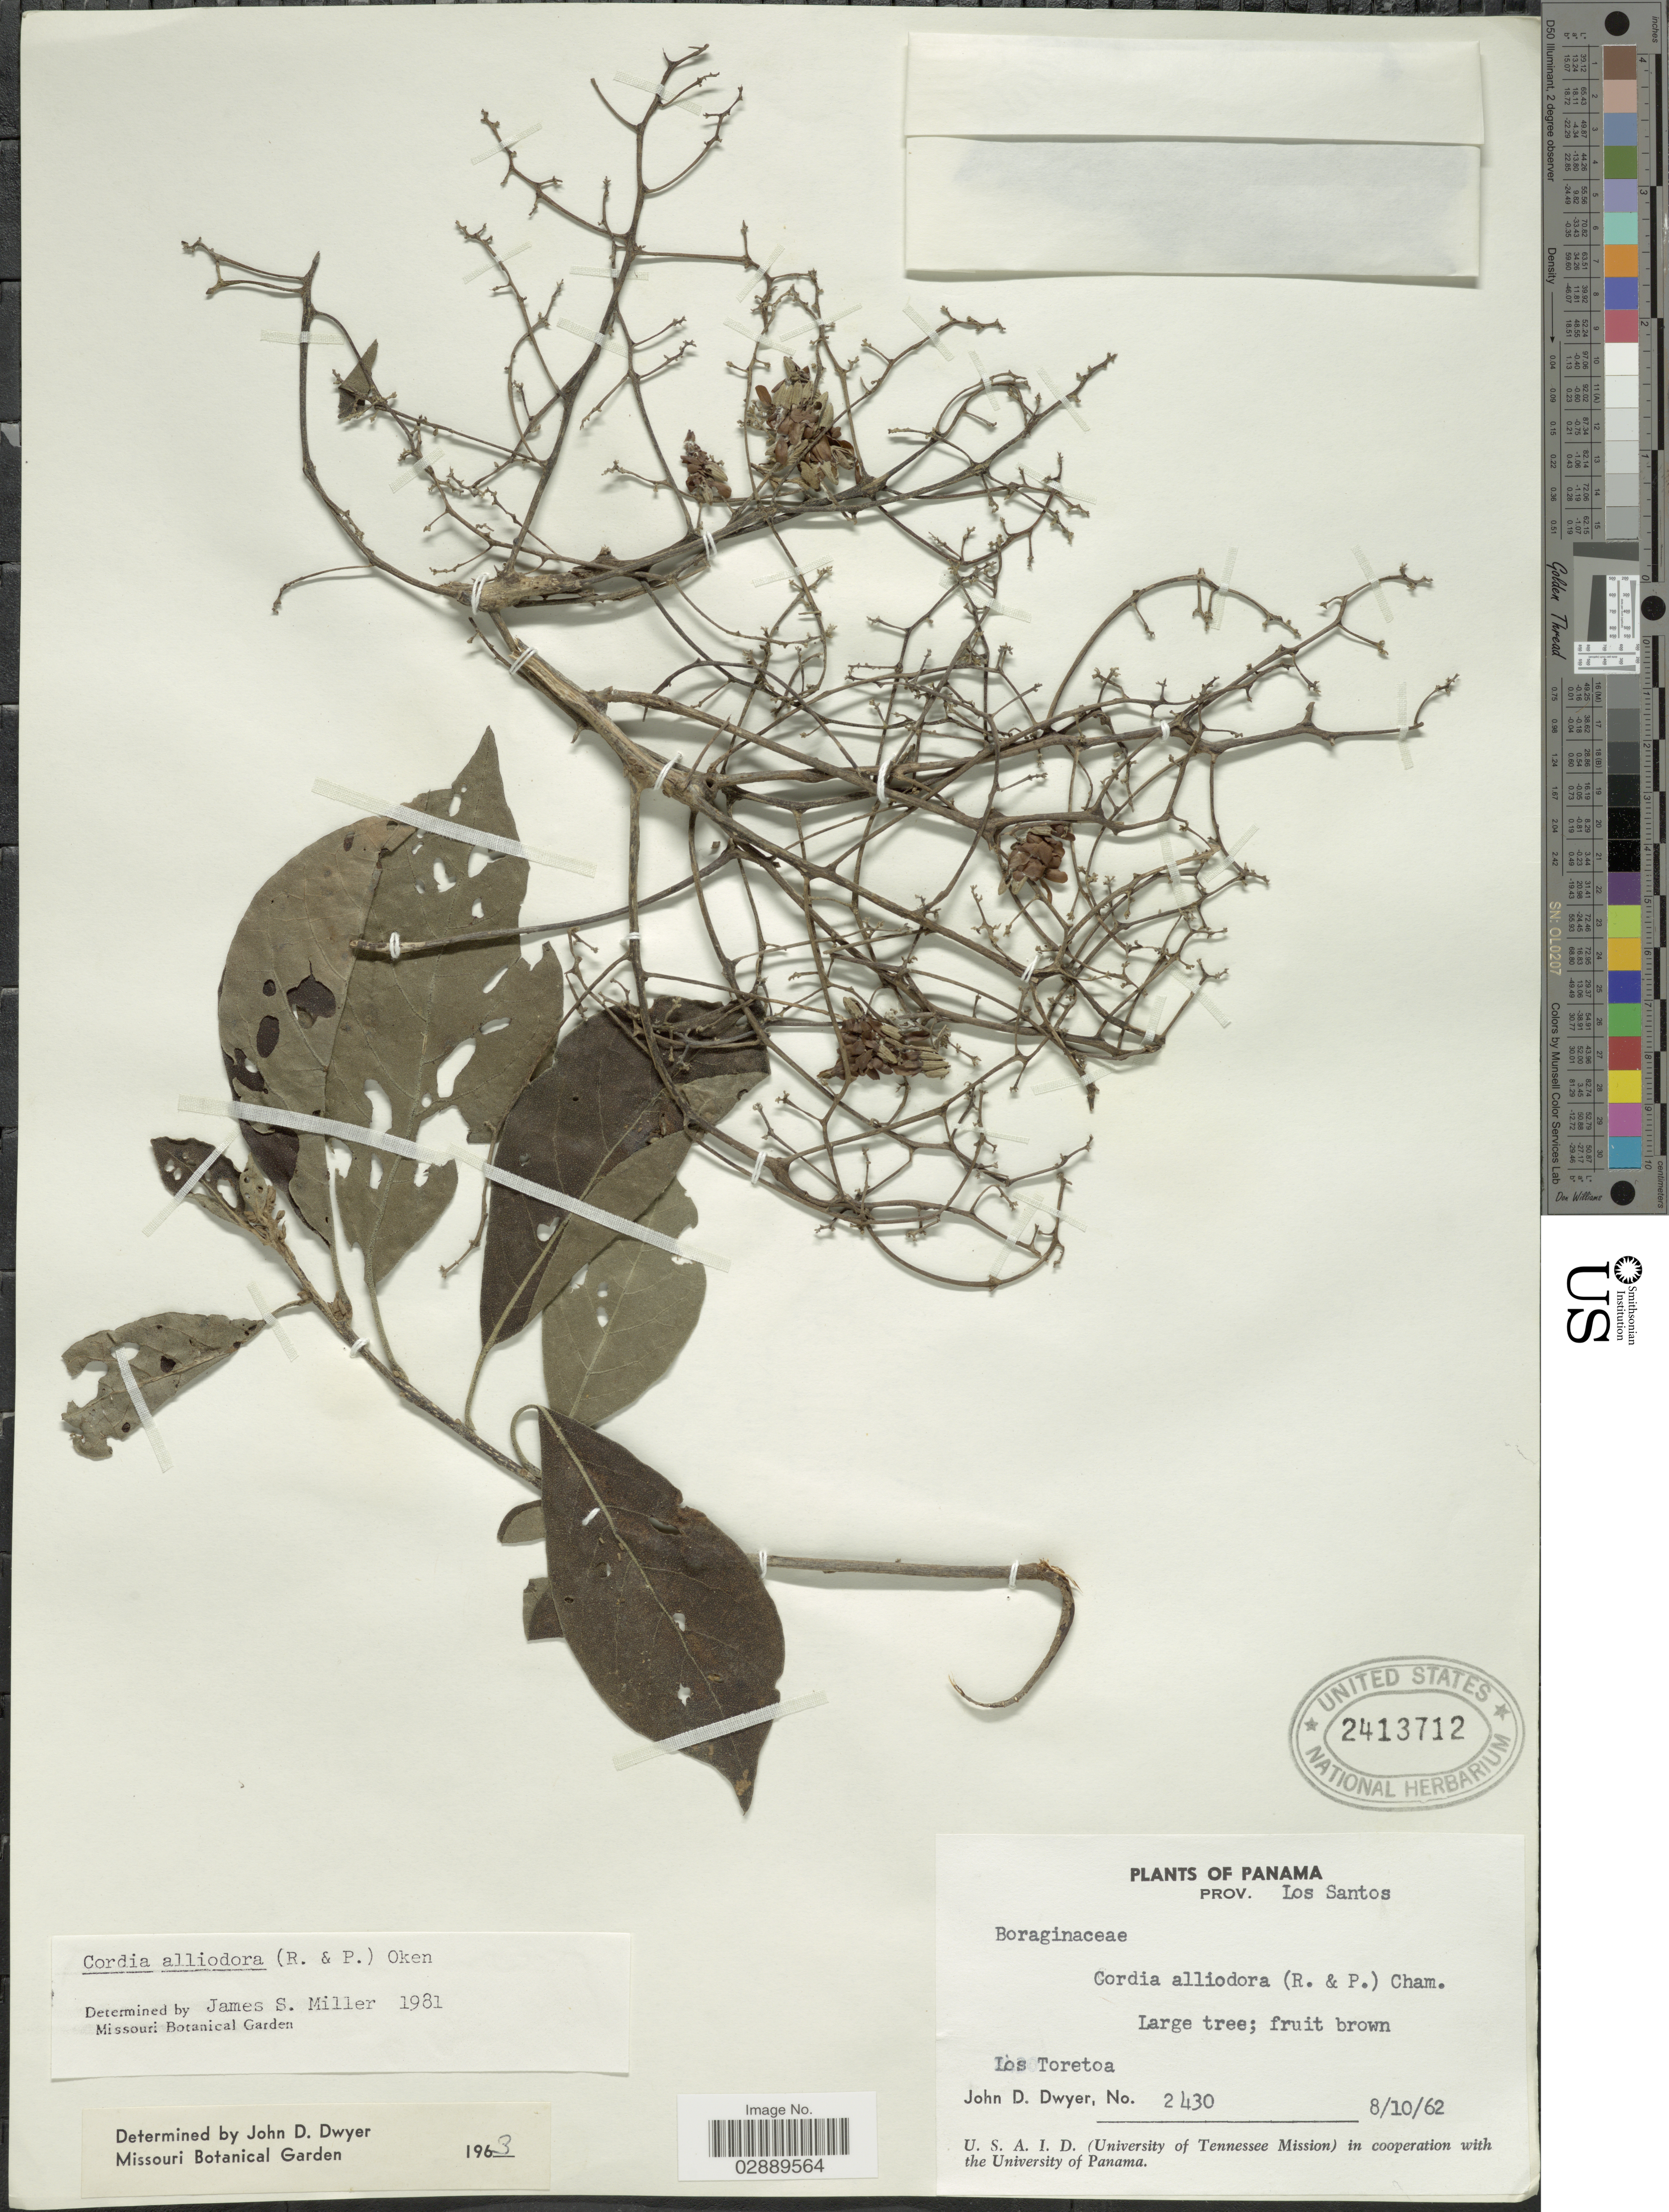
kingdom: Plantae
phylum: Tracheophyta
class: Magnoliopsida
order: Boraginales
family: Cordiaceae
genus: Cordia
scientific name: Cordia alliodora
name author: (Ruiz & Pav.) Oken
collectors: J. D. Dwyer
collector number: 2430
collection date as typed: Transcribed d/m/y: 8/10/62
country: Panama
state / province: Los Santos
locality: Los Toretoa.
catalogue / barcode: US 2413712